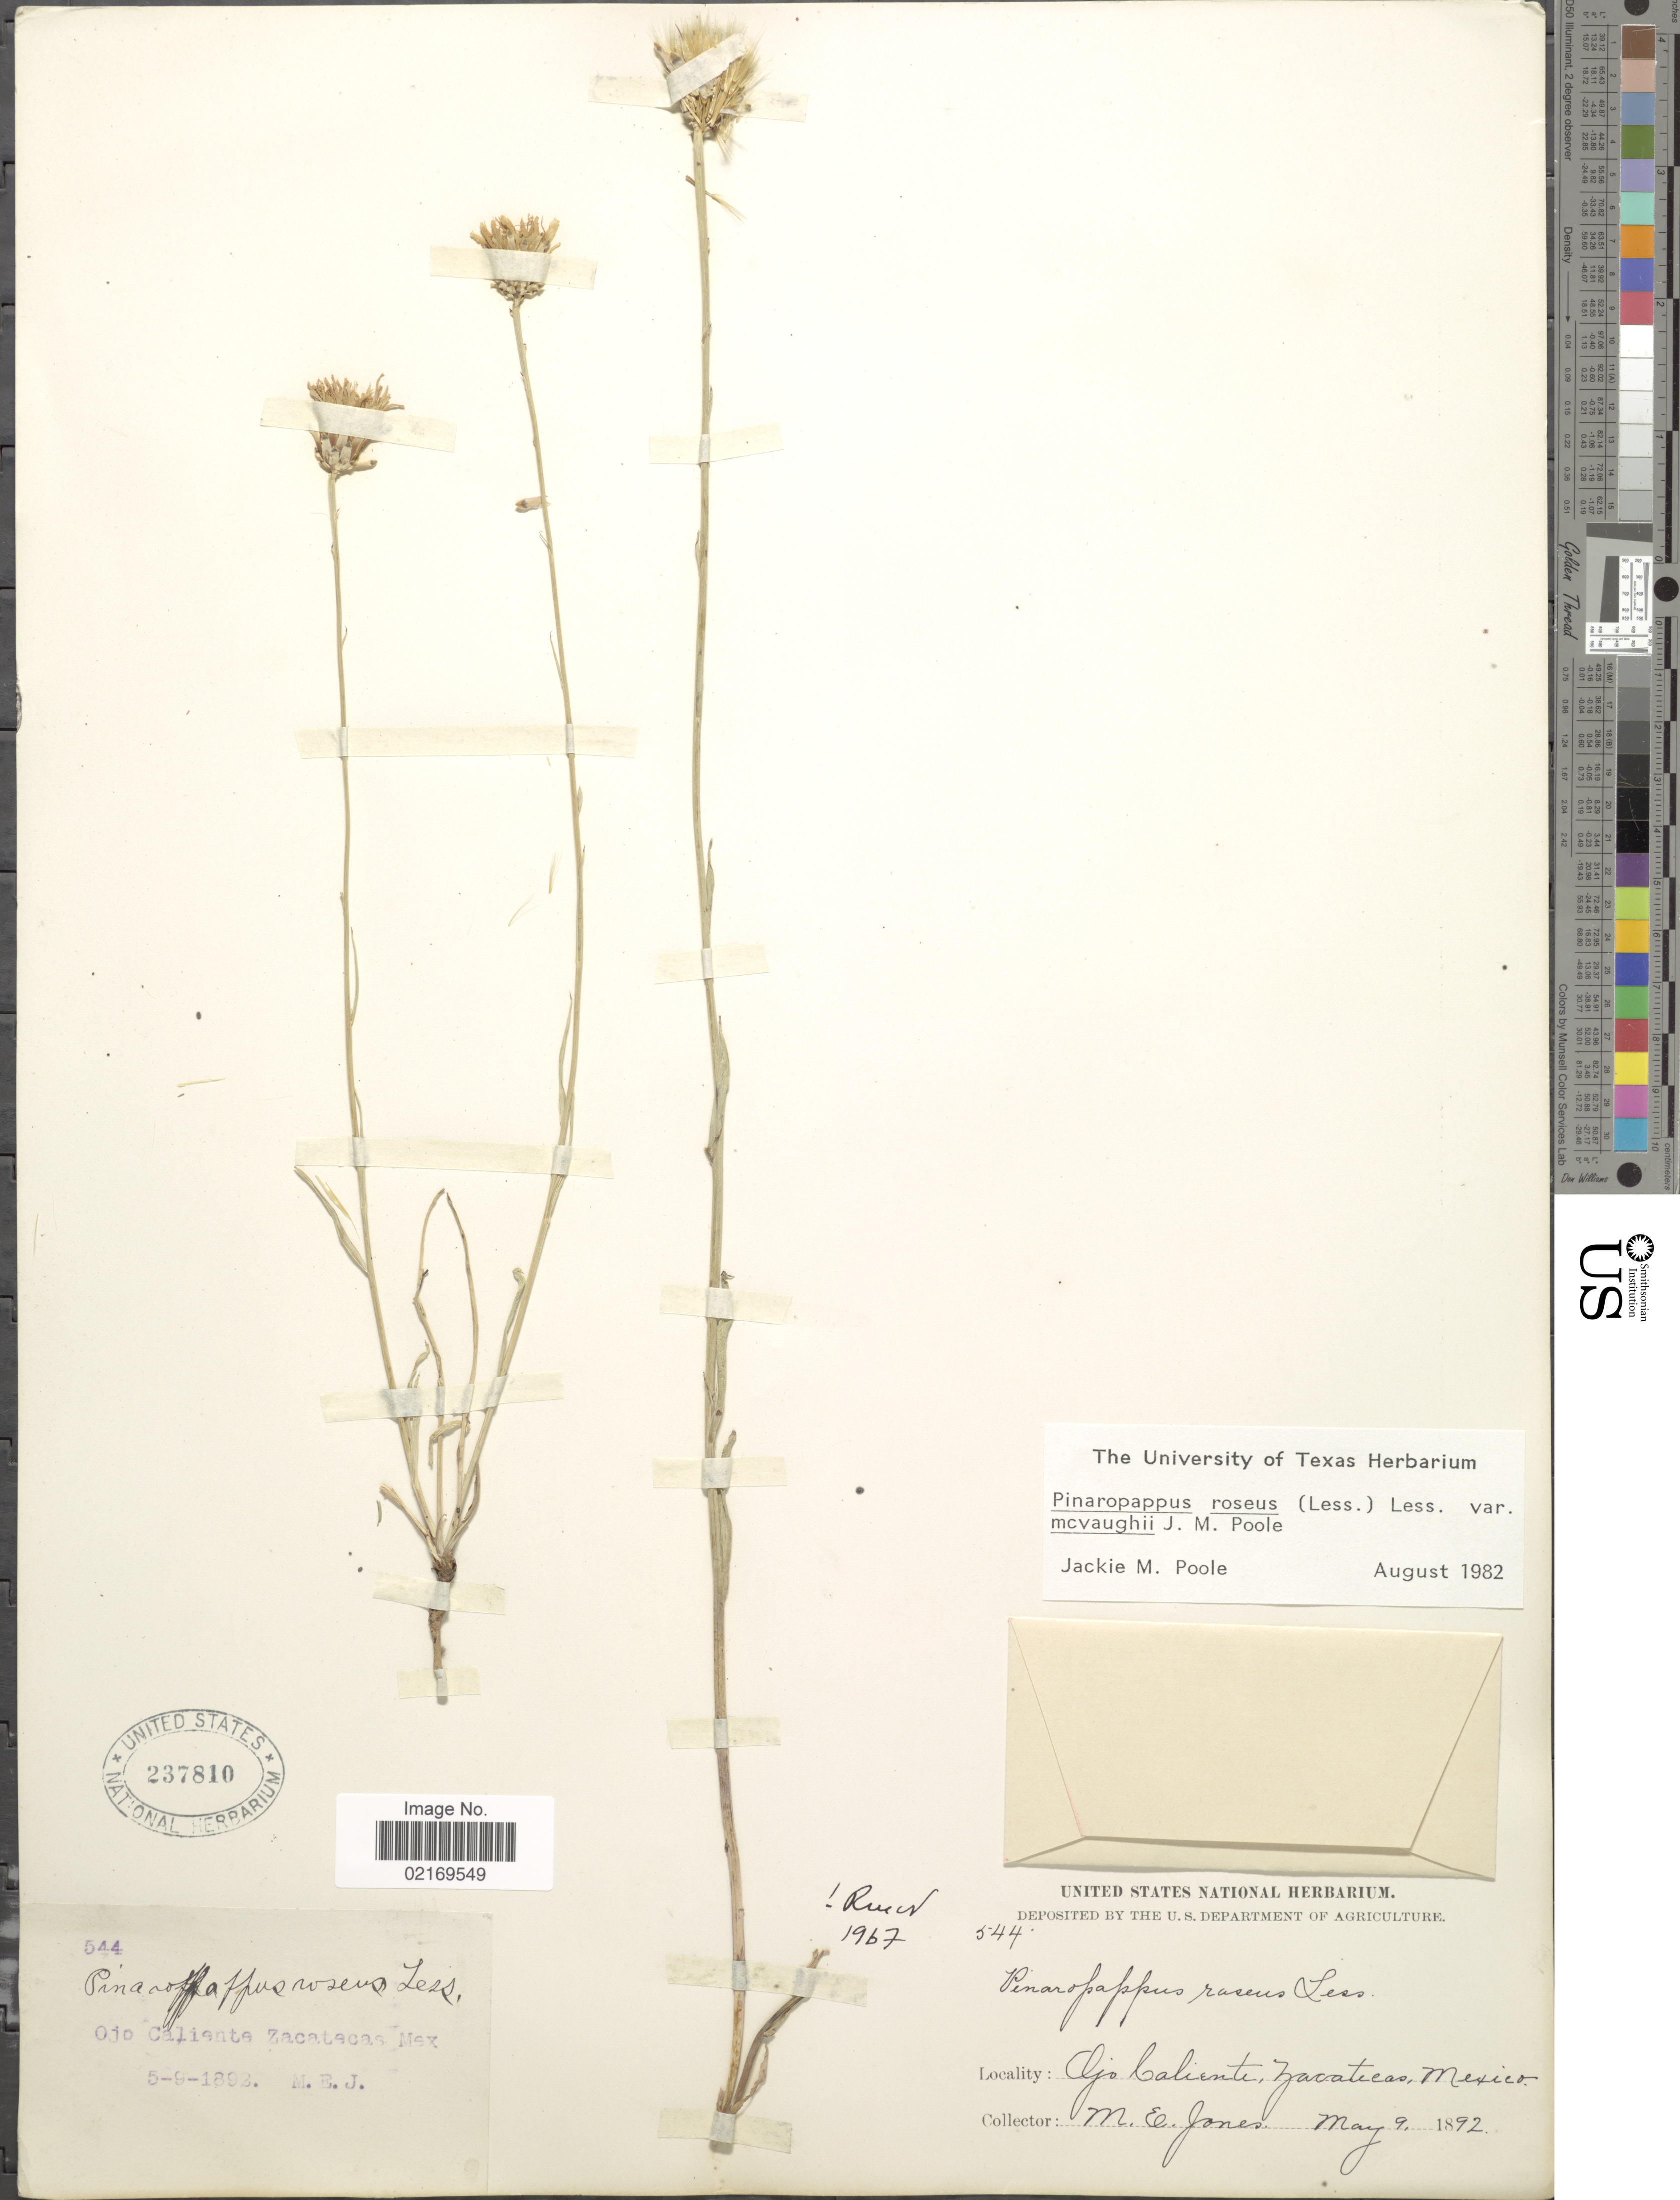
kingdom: Plantae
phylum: Tracheophyta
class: Magnoliopsida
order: Asterales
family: Asteraceae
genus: Pinaropappus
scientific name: Pinaropappus roseus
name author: Less.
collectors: M. E. Jones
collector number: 544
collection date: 1892-05-09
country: Mexico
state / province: Zacatecas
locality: Ojo Caliente.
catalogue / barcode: US 237810